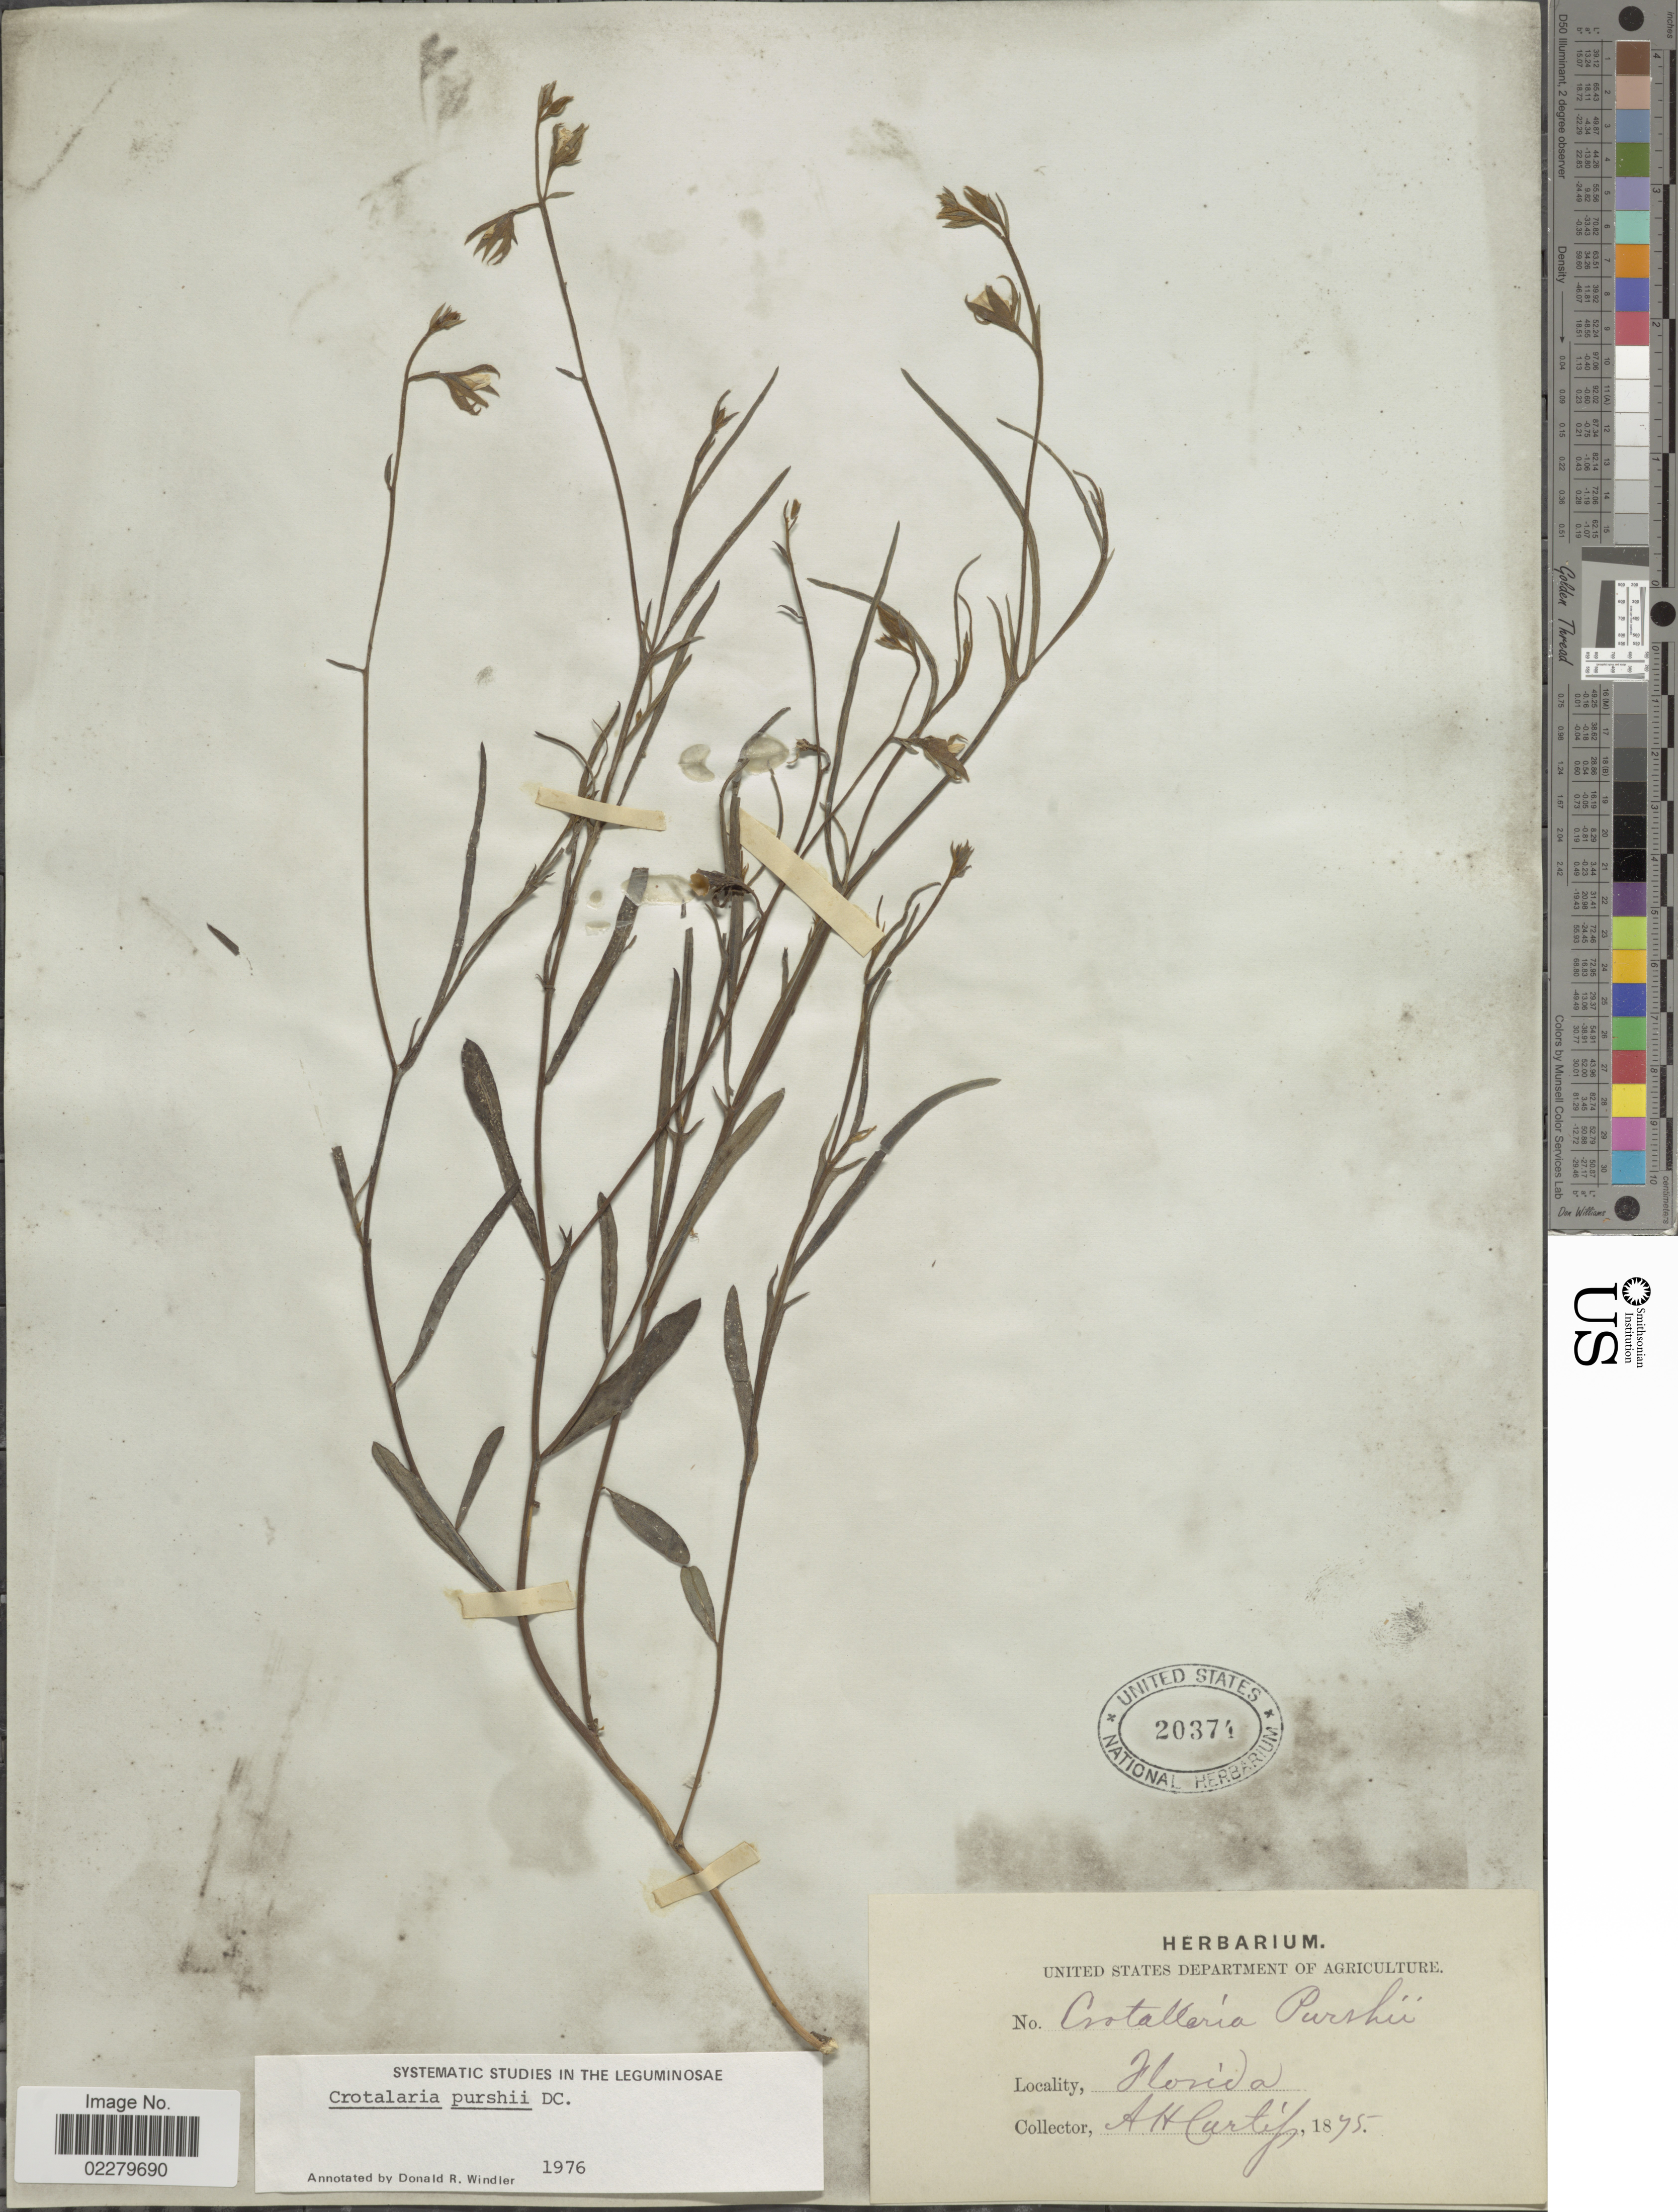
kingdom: Plantae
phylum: Tracheophyta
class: Magnoliopsida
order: Fabales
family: Fabaceae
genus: Crotalaria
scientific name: Crotalaria purshii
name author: DC.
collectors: A. H. Curtiss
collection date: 1875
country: United States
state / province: Florida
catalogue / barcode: US 20374